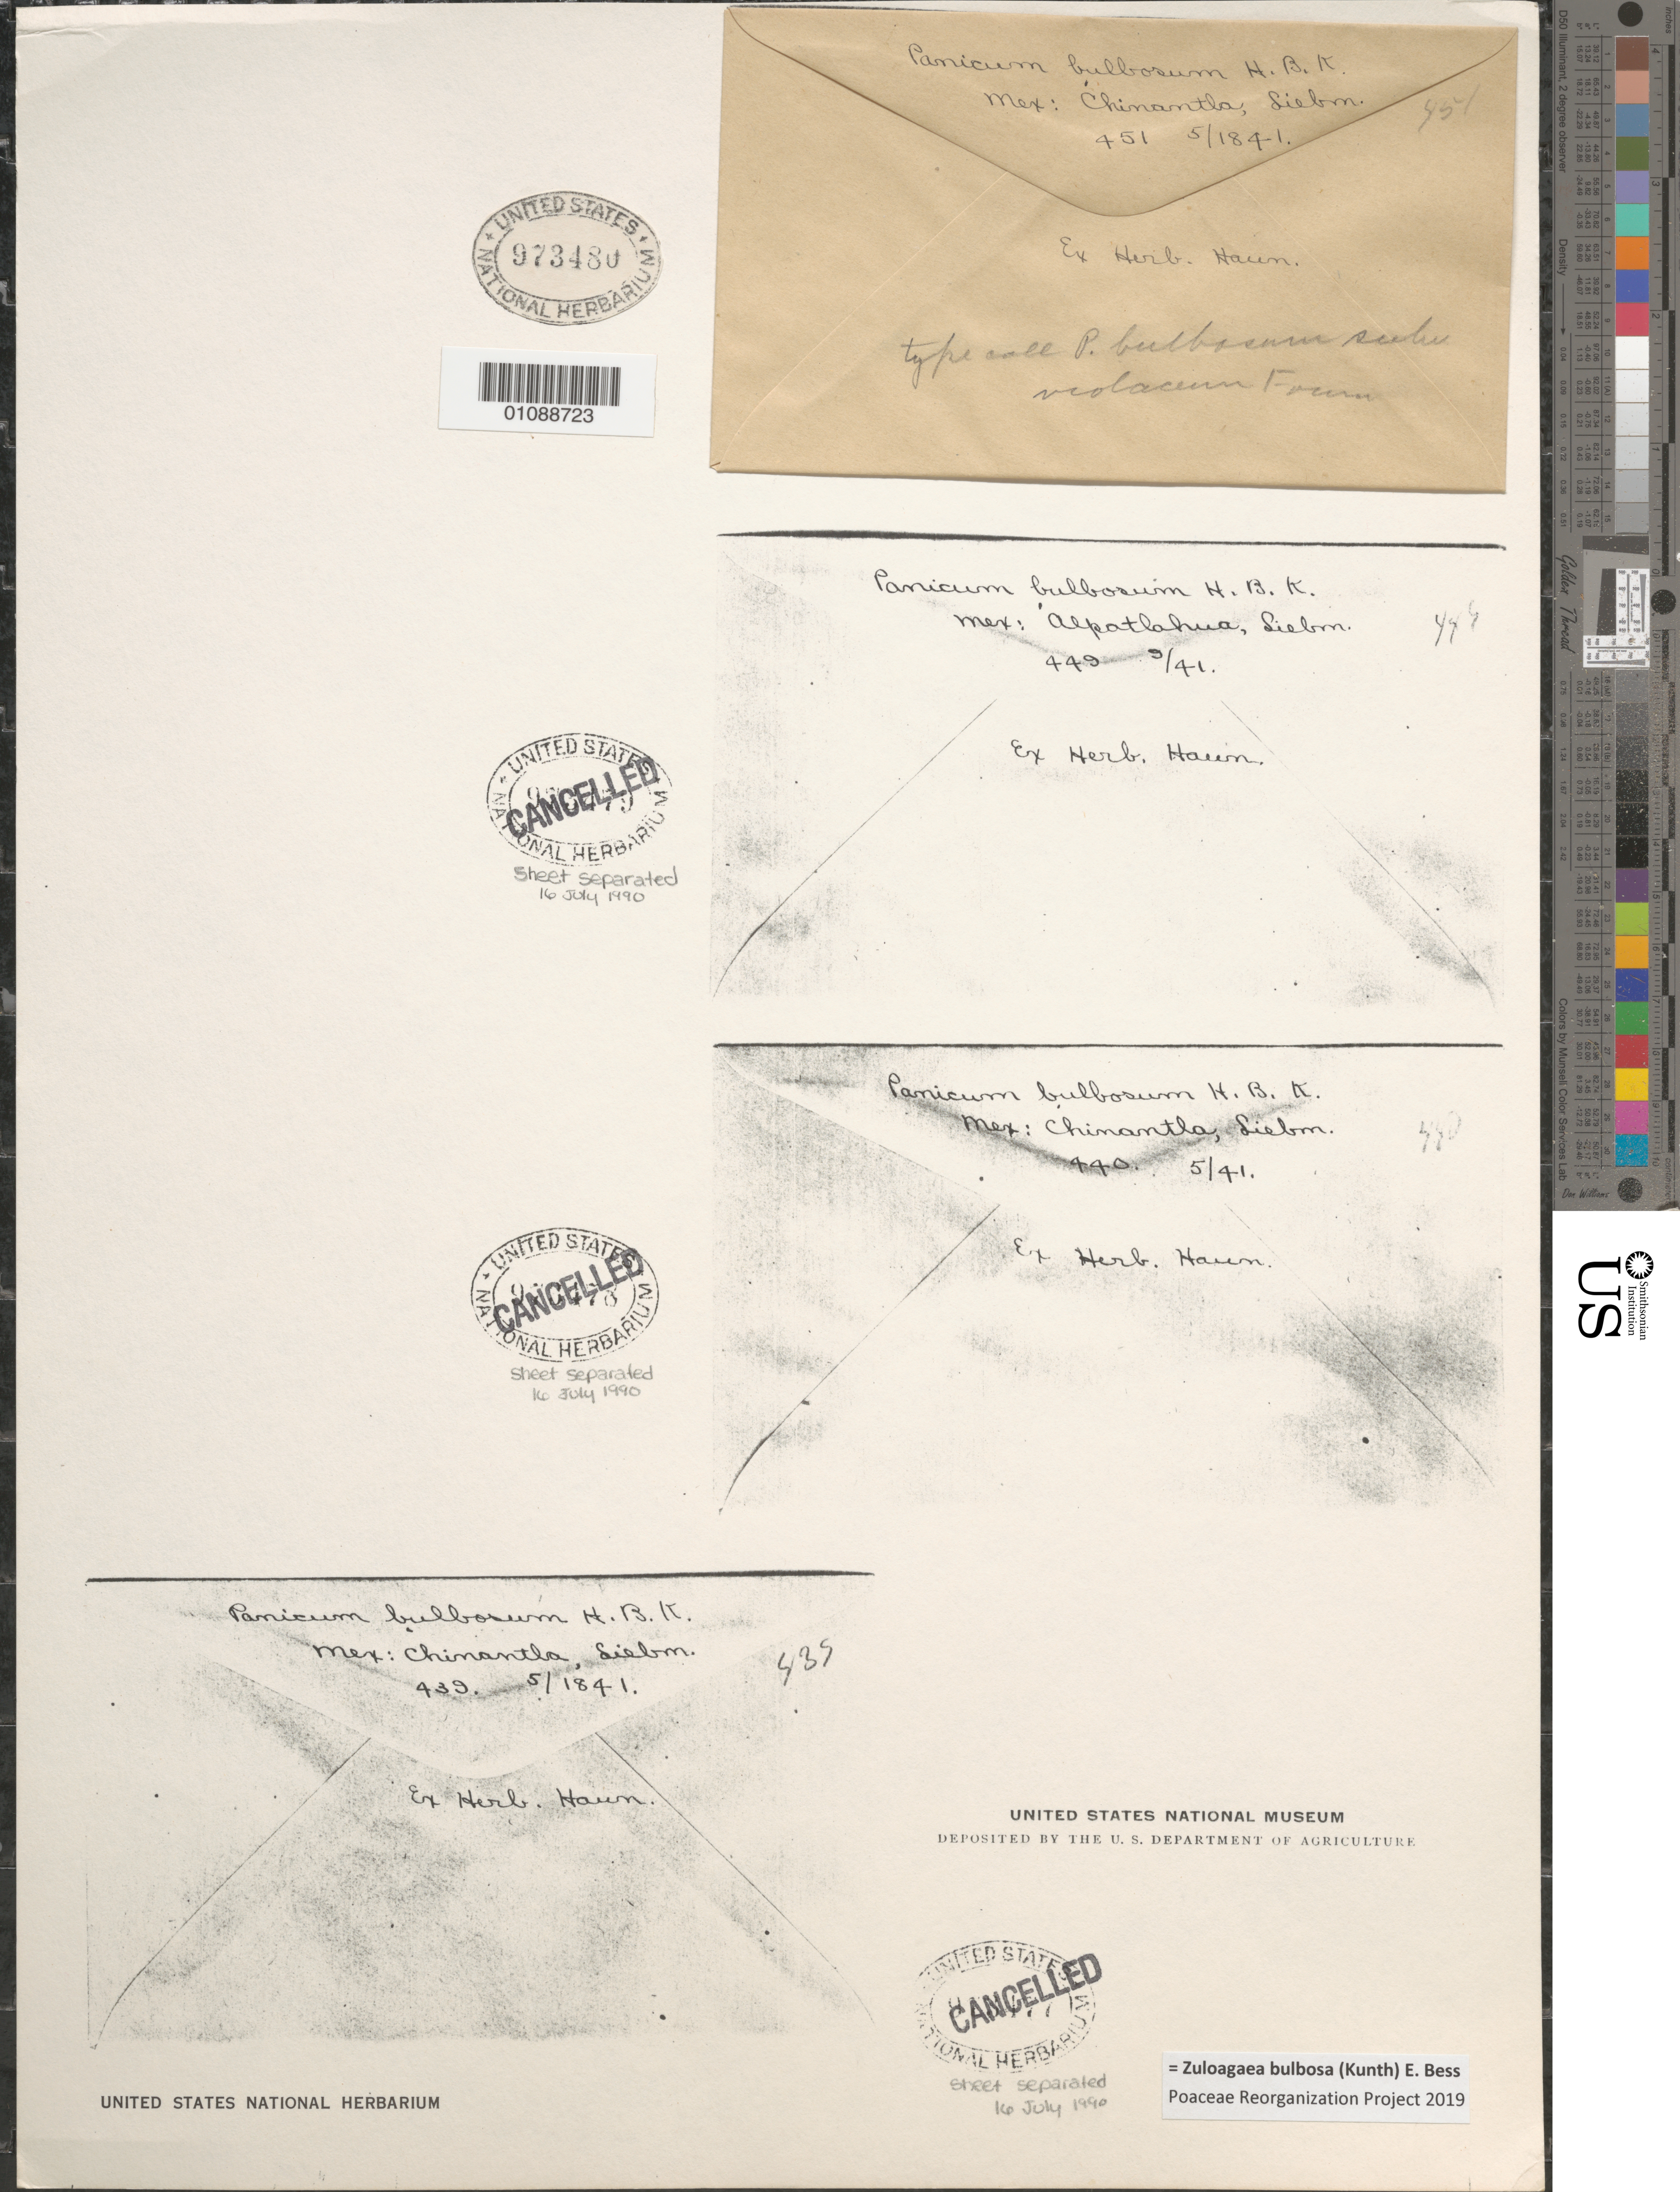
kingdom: Plantae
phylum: Tracheophyta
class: Liliopsida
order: Poales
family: Poaceae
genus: Panicum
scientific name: Panicum bulbosum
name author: Kunth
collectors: F. M. Liebmann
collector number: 451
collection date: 1841-05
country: Mexico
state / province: Puebla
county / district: Chinantla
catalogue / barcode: US 973480